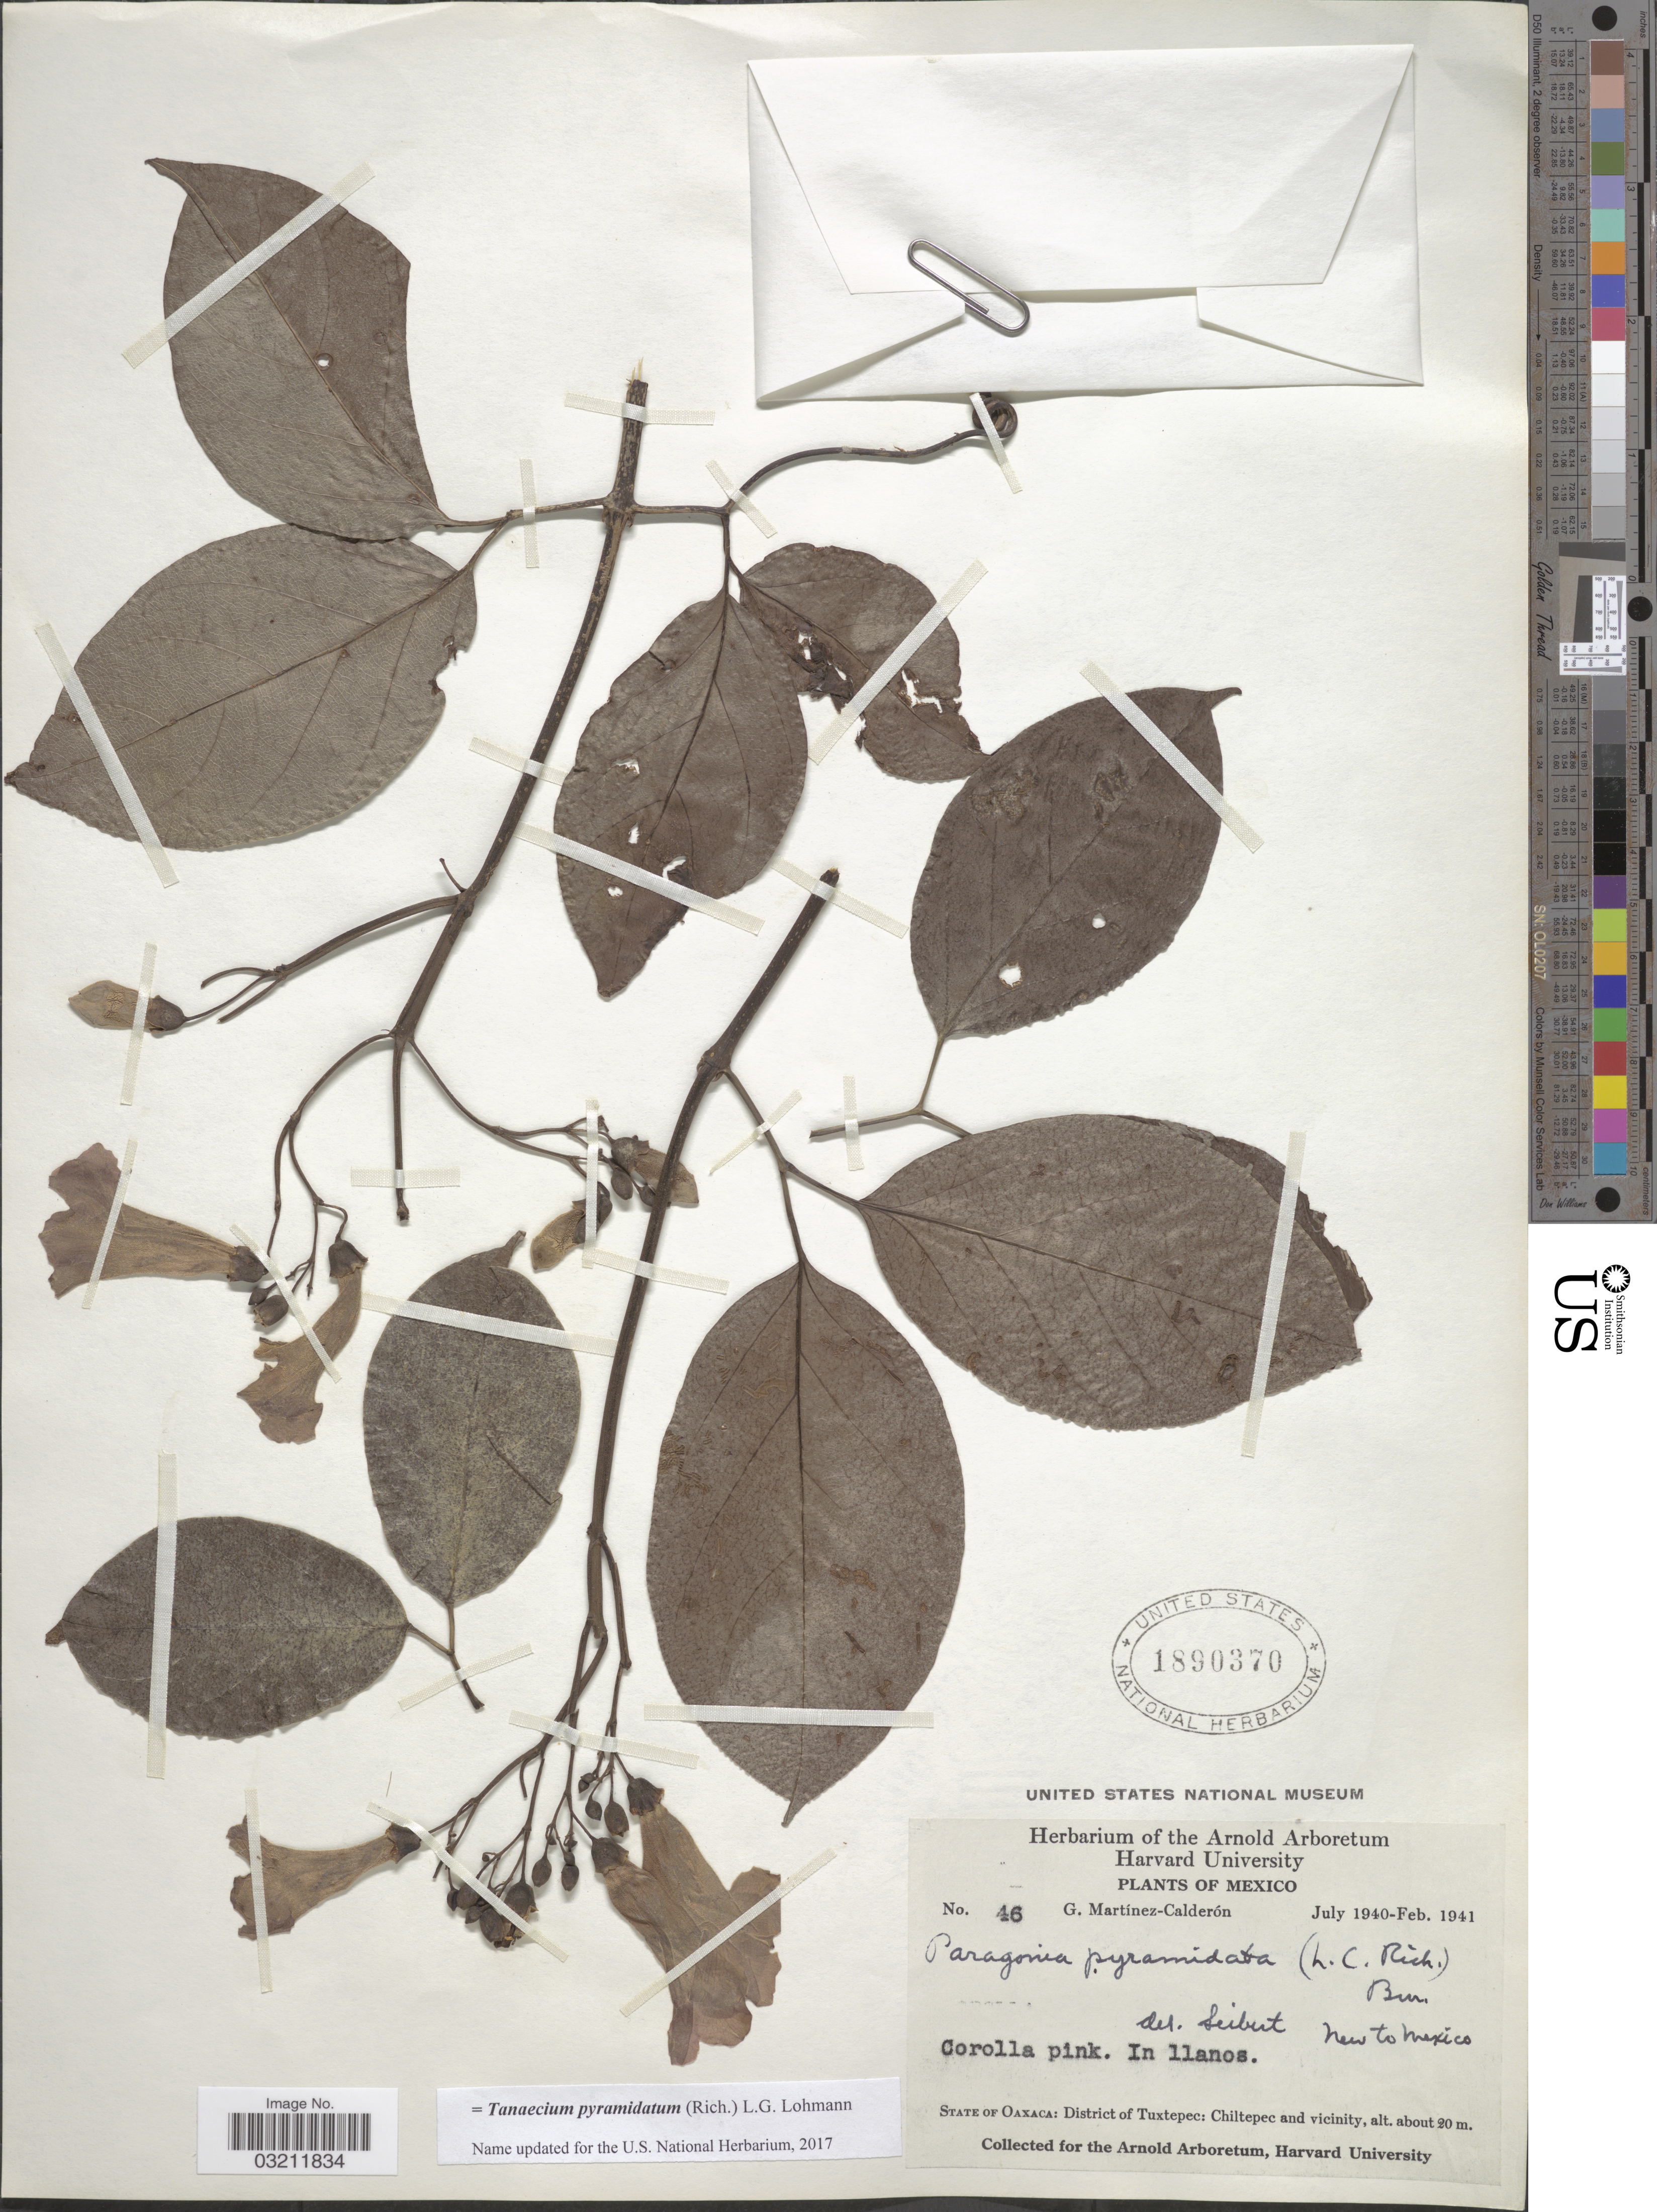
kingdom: Plantae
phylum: Tracheophyta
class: Magnoliopsida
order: Lamiales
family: Bignoniaceae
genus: Tanaecium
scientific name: Tanaecium pyramidatum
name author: (Rich.) L.G. Lohmann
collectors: G. Martínez Calderón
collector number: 46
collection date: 1940-07/1941-02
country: Mexico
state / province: Oaxaca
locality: District of Tuxtepec: Chiltepec and vicinity.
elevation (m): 20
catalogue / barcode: US 1890370